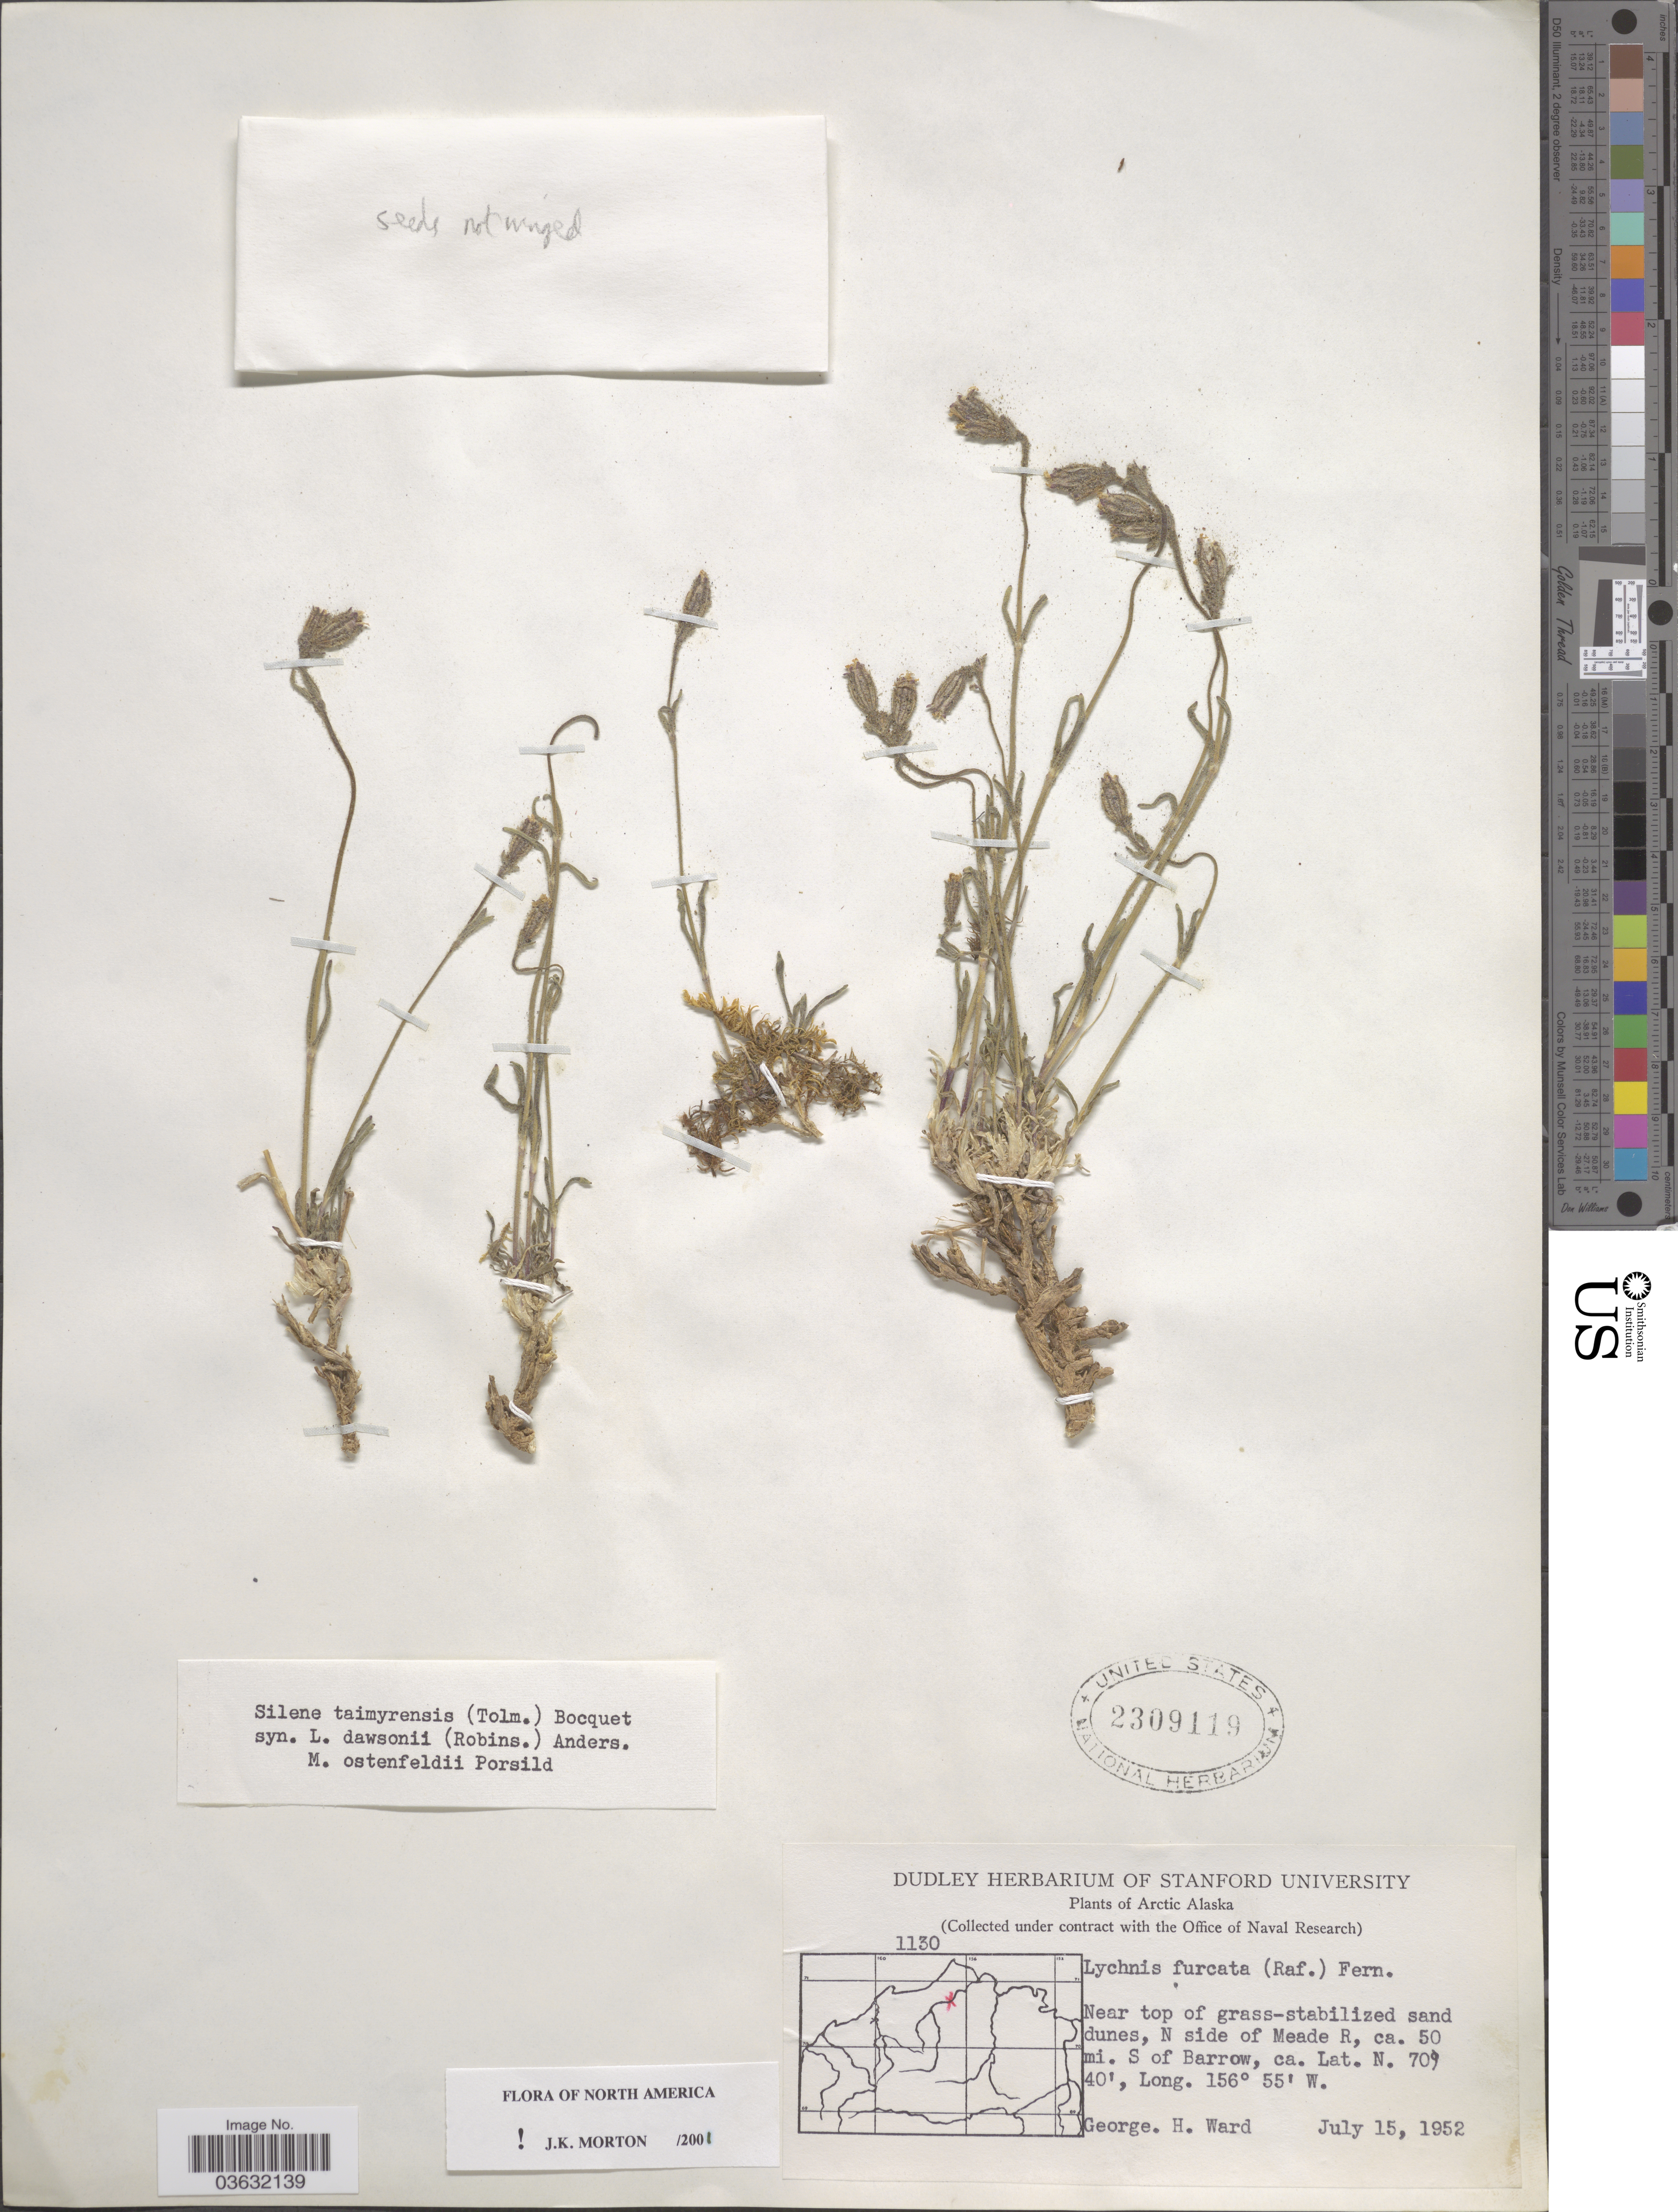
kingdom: Plantae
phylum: Tracheophyta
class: Magnoliopsida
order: Caryophyllales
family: Caryophyllaceae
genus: Silene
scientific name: Silene taimyrensis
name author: (Tolm.) Bocquet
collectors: G. H. Ward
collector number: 1130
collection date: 1952-07-15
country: United States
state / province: Alaska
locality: Arctic Alaska. N side of Mead R, ca. 50 mi. S of Barrow.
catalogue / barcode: US 2309119